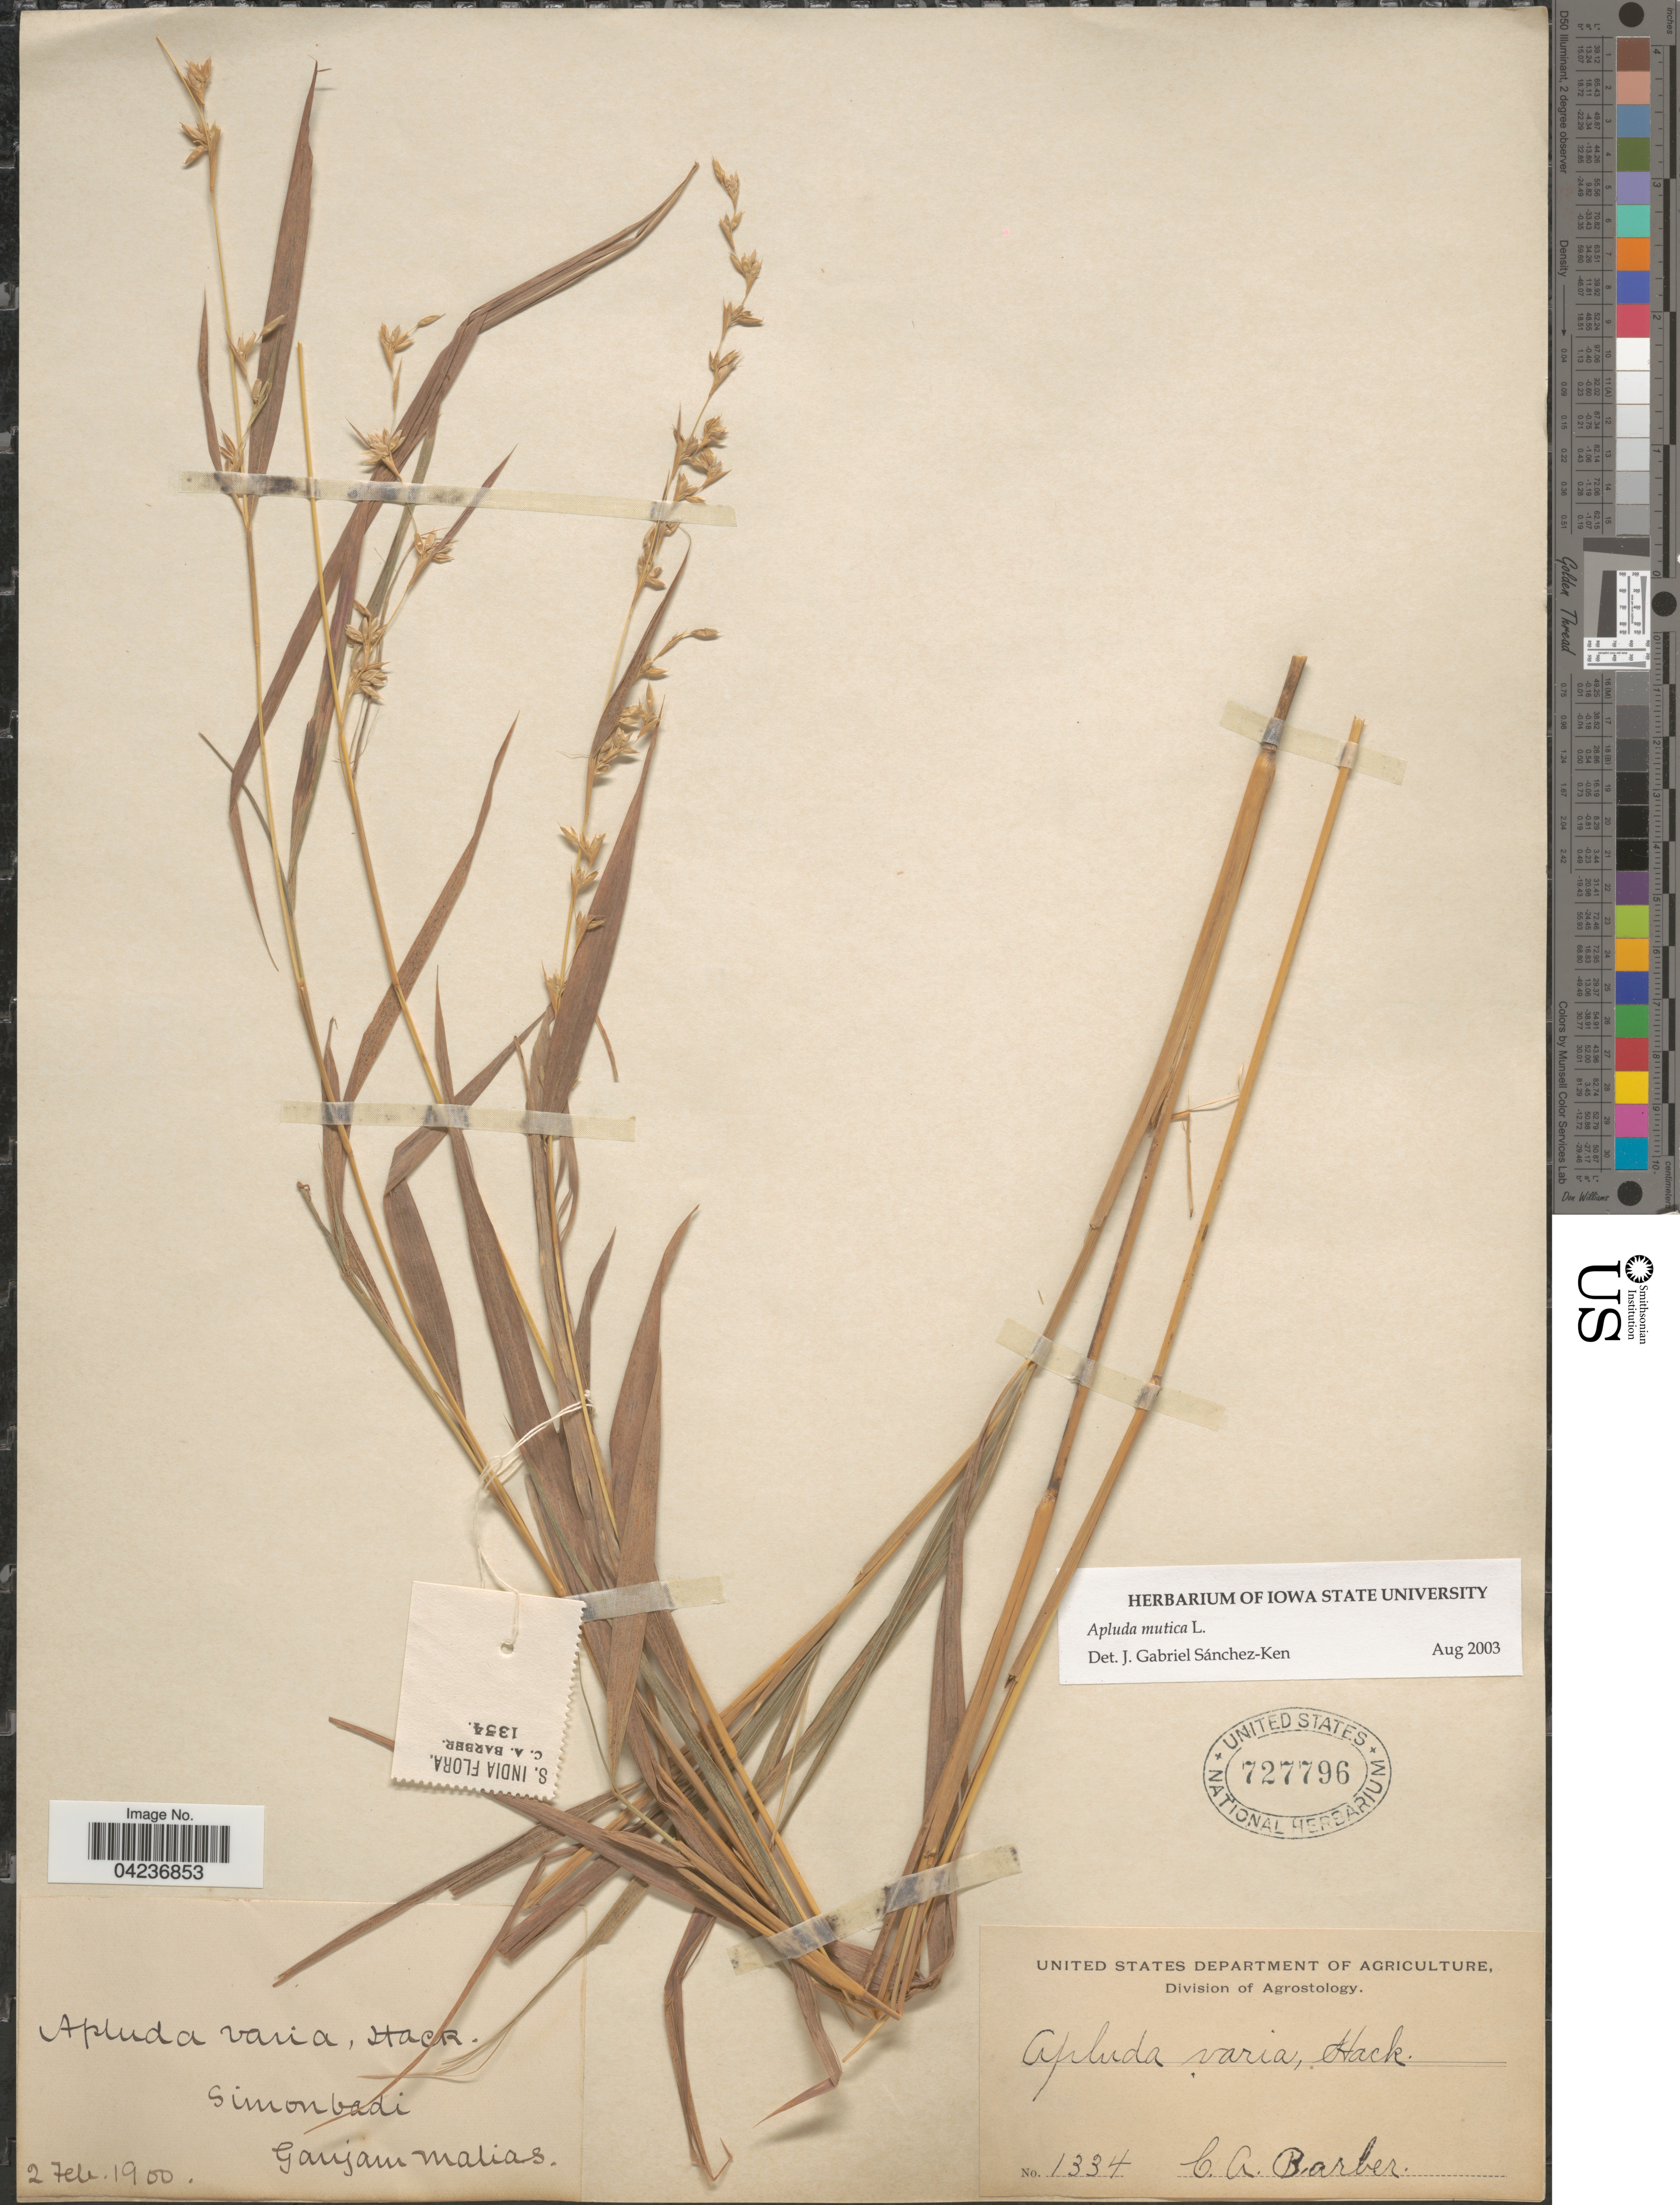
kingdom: Plantae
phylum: Tracheophyta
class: Liliopsida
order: Poales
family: Poaceae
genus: Apluda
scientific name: Apluda mutica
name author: L.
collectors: C. Barber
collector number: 1334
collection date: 1900-02-02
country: India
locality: S. India. Simonbadi. Ganjam Malias.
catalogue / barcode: US 727796